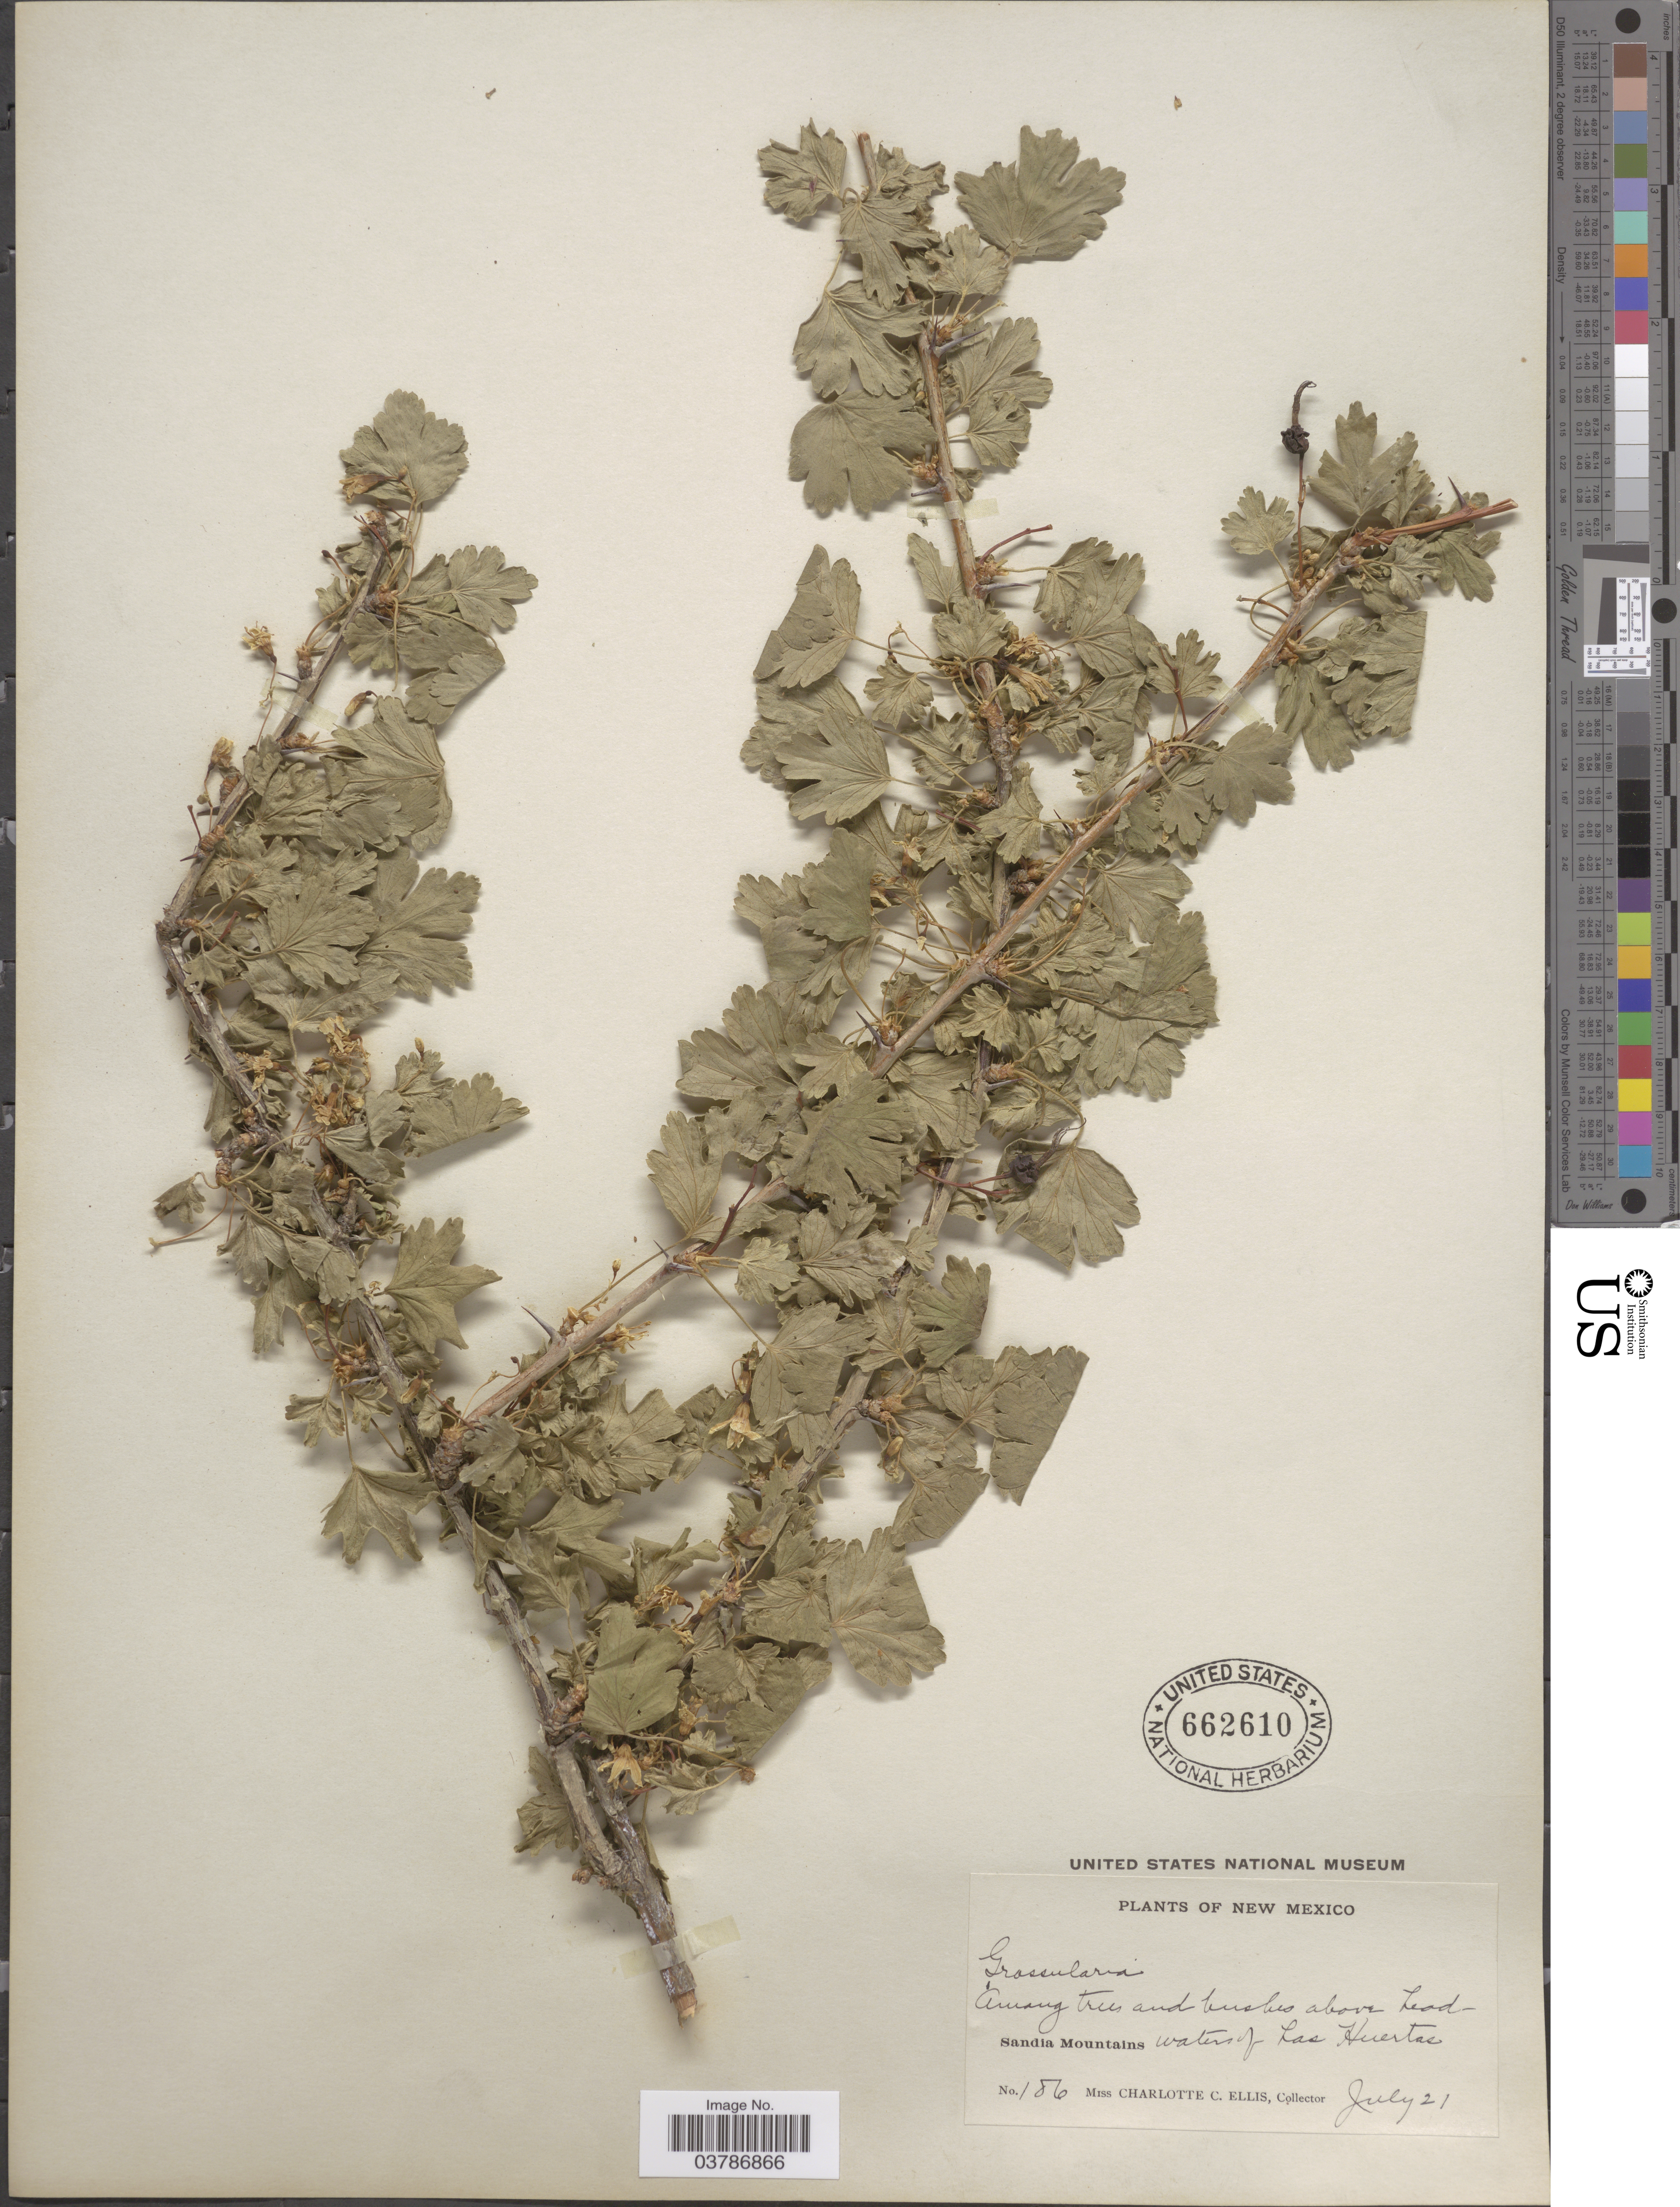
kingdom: Plantae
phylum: Tracheophyta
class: Magnoliopsida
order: Saxifragales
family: Grossulariaceae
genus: Ribes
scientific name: Ribes niveum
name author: Lindl.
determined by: Sinnott, Q. P.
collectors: C. C. Ellis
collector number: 186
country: United States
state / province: New Mexico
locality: Above headwater of Las Huertas. Sandia Mountains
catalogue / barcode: US 662610